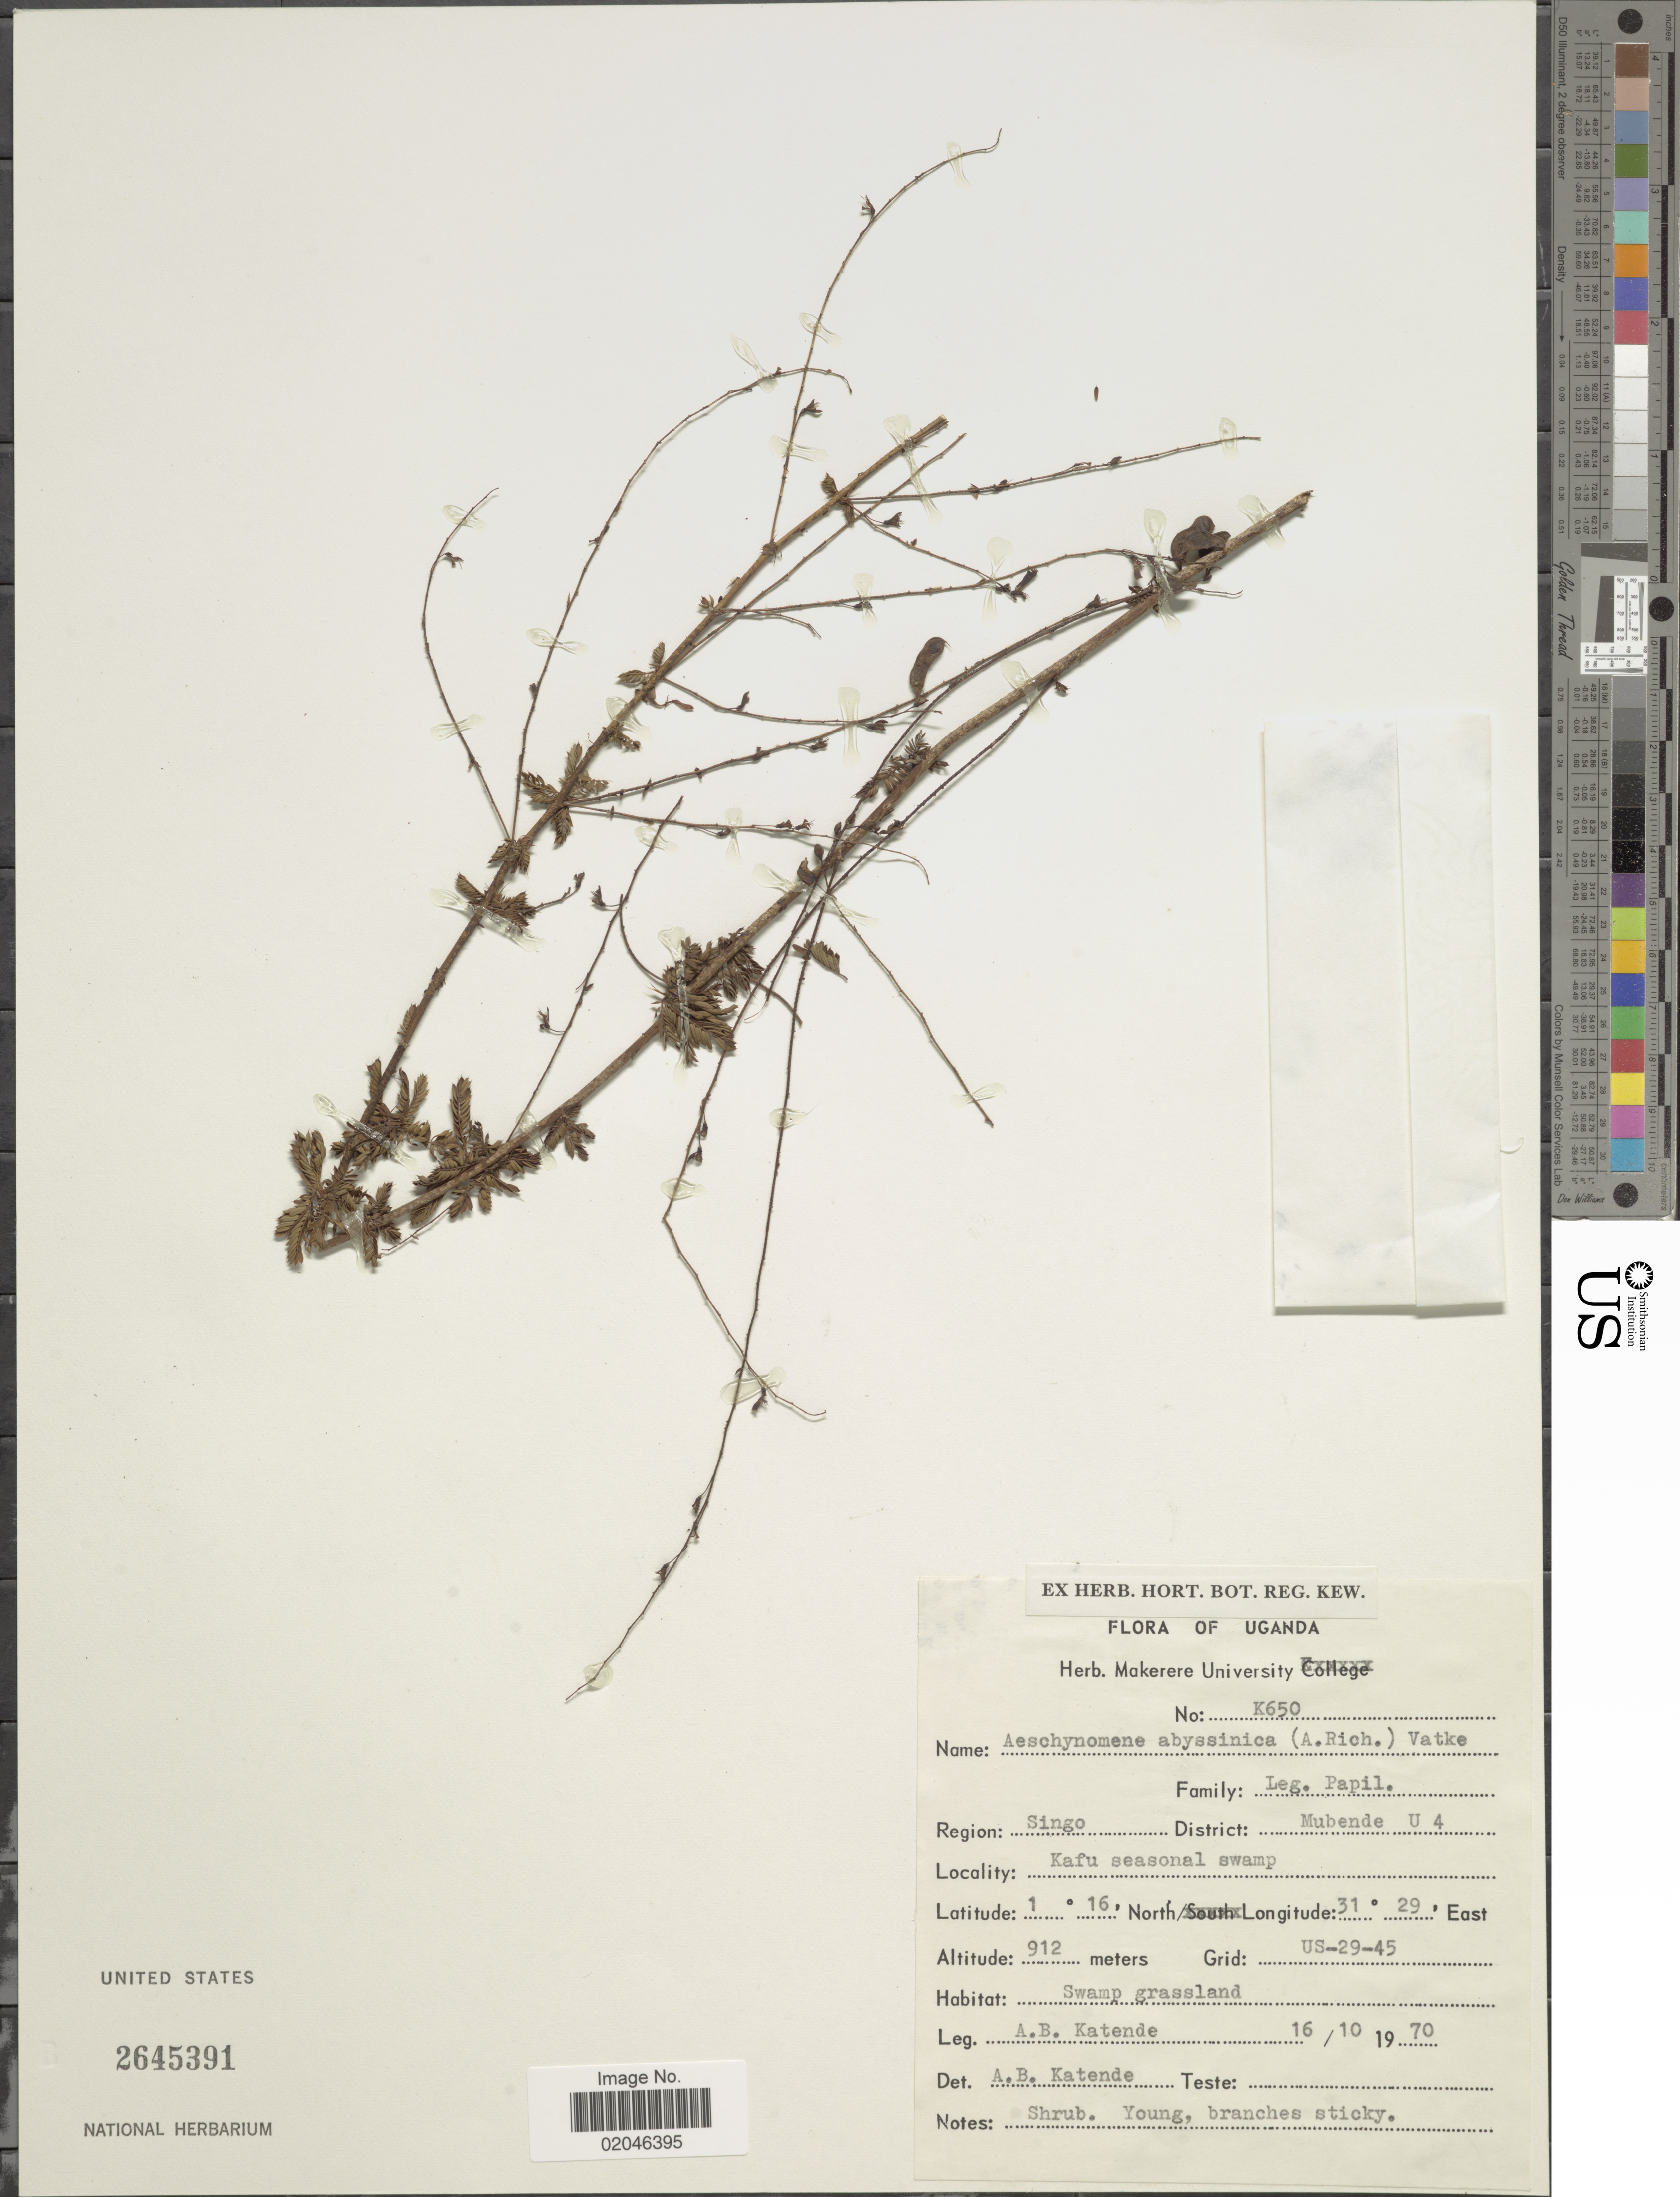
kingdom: Plantae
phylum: Tracheophyta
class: Magnoliopsida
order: Fabales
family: Fabaceae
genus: Aeschynomene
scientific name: Aeschynomene abyssinica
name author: (A. Rich.) Vatke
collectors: A. Katende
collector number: K650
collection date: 1970-10-16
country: Uganda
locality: Region: Singo. District: Mubende U 4. Kafu seasonal swamp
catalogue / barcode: US 2645391